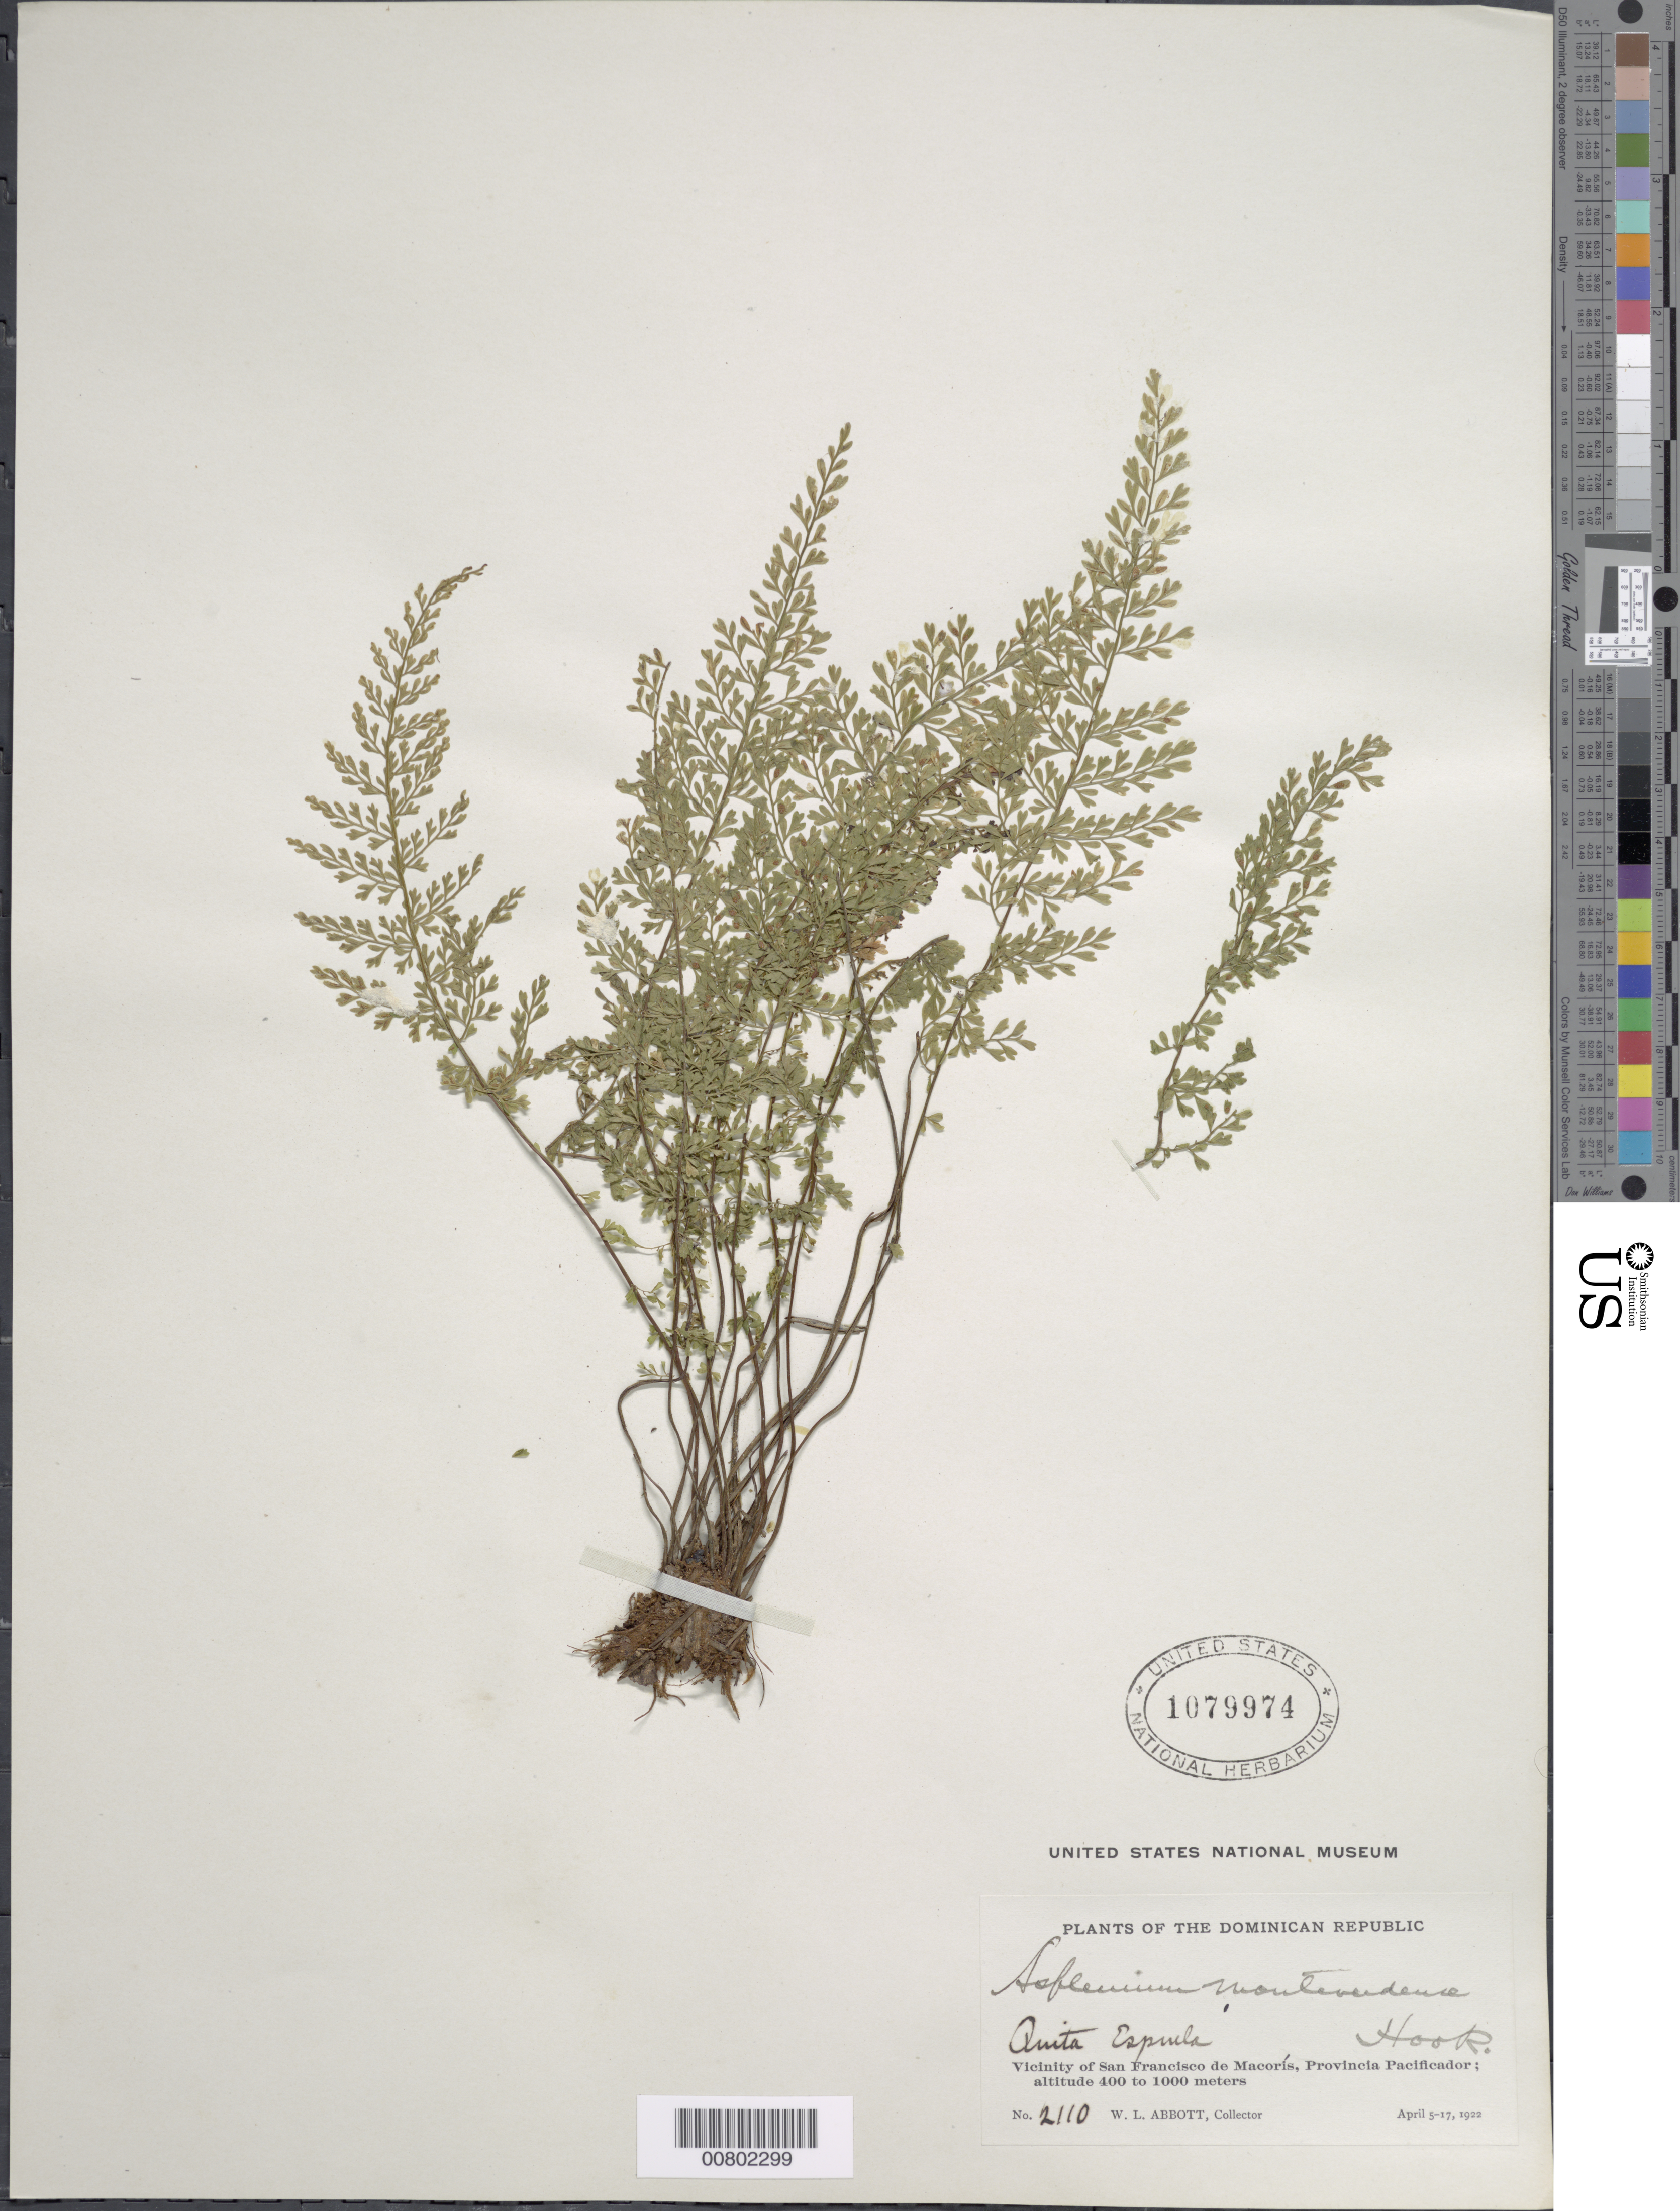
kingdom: Plantae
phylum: Tracheophyta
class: Polypodiopsida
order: Polypodiales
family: Aspleniaceae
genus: Asplenium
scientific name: Asplenium myriophyllum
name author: (Sw.) C. Presl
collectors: W. L. Abbott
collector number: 2110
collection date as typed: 05 Apr 1922 to 17 Apr 1922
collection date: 1922-04-05/1922-04-17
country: Dominican Republic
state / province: Pedernales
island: Hispaniola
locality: Prov. Pacificador, San Francisco de Macorís, Quita Espuela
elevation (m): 400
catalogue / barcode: US 1079974